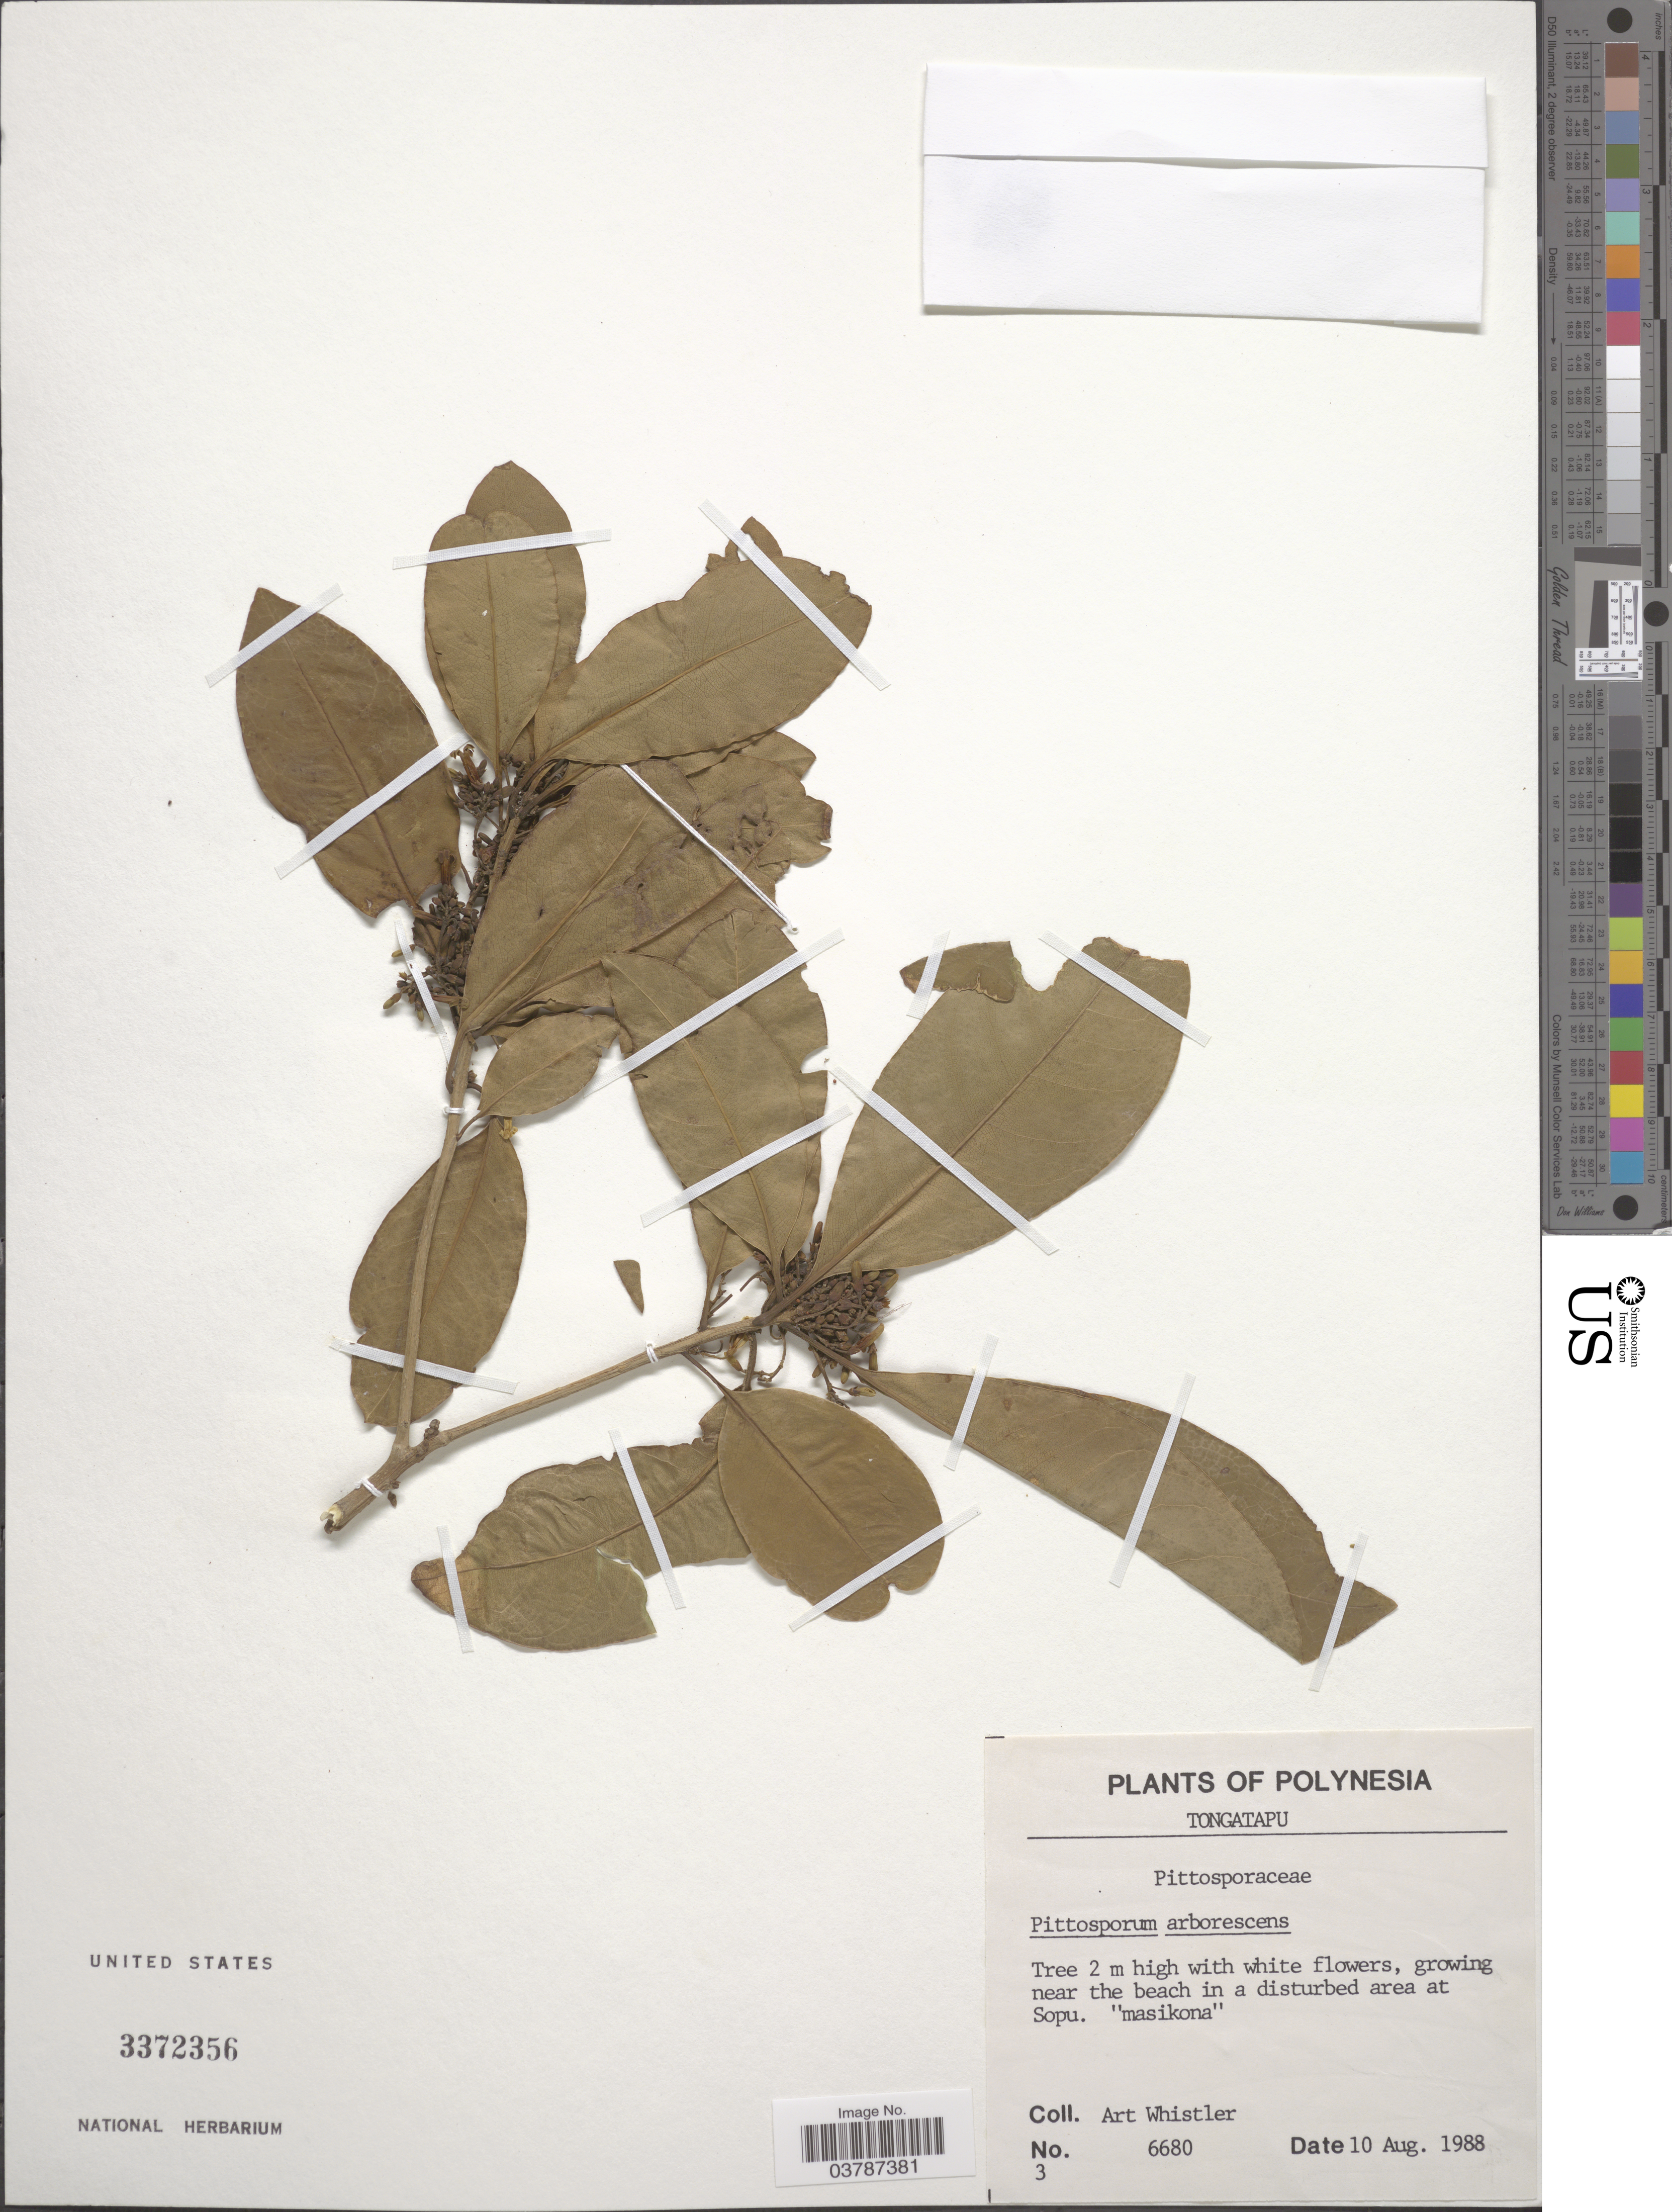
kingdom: Plantae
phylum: Tracheophyta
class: Magnoliopsida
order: Apiales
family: Pittosporaceae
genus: Pittosporum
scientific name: Pittosporum arborescens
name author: Rich. ex A. Gray in Wilkes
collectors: A. Whistler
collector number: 6680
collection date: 1988-08-10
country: Tonga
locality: Polynesia. Tongatapu. Growing near the beach in a disturbed area at Sopu.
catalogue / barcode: US 3372356